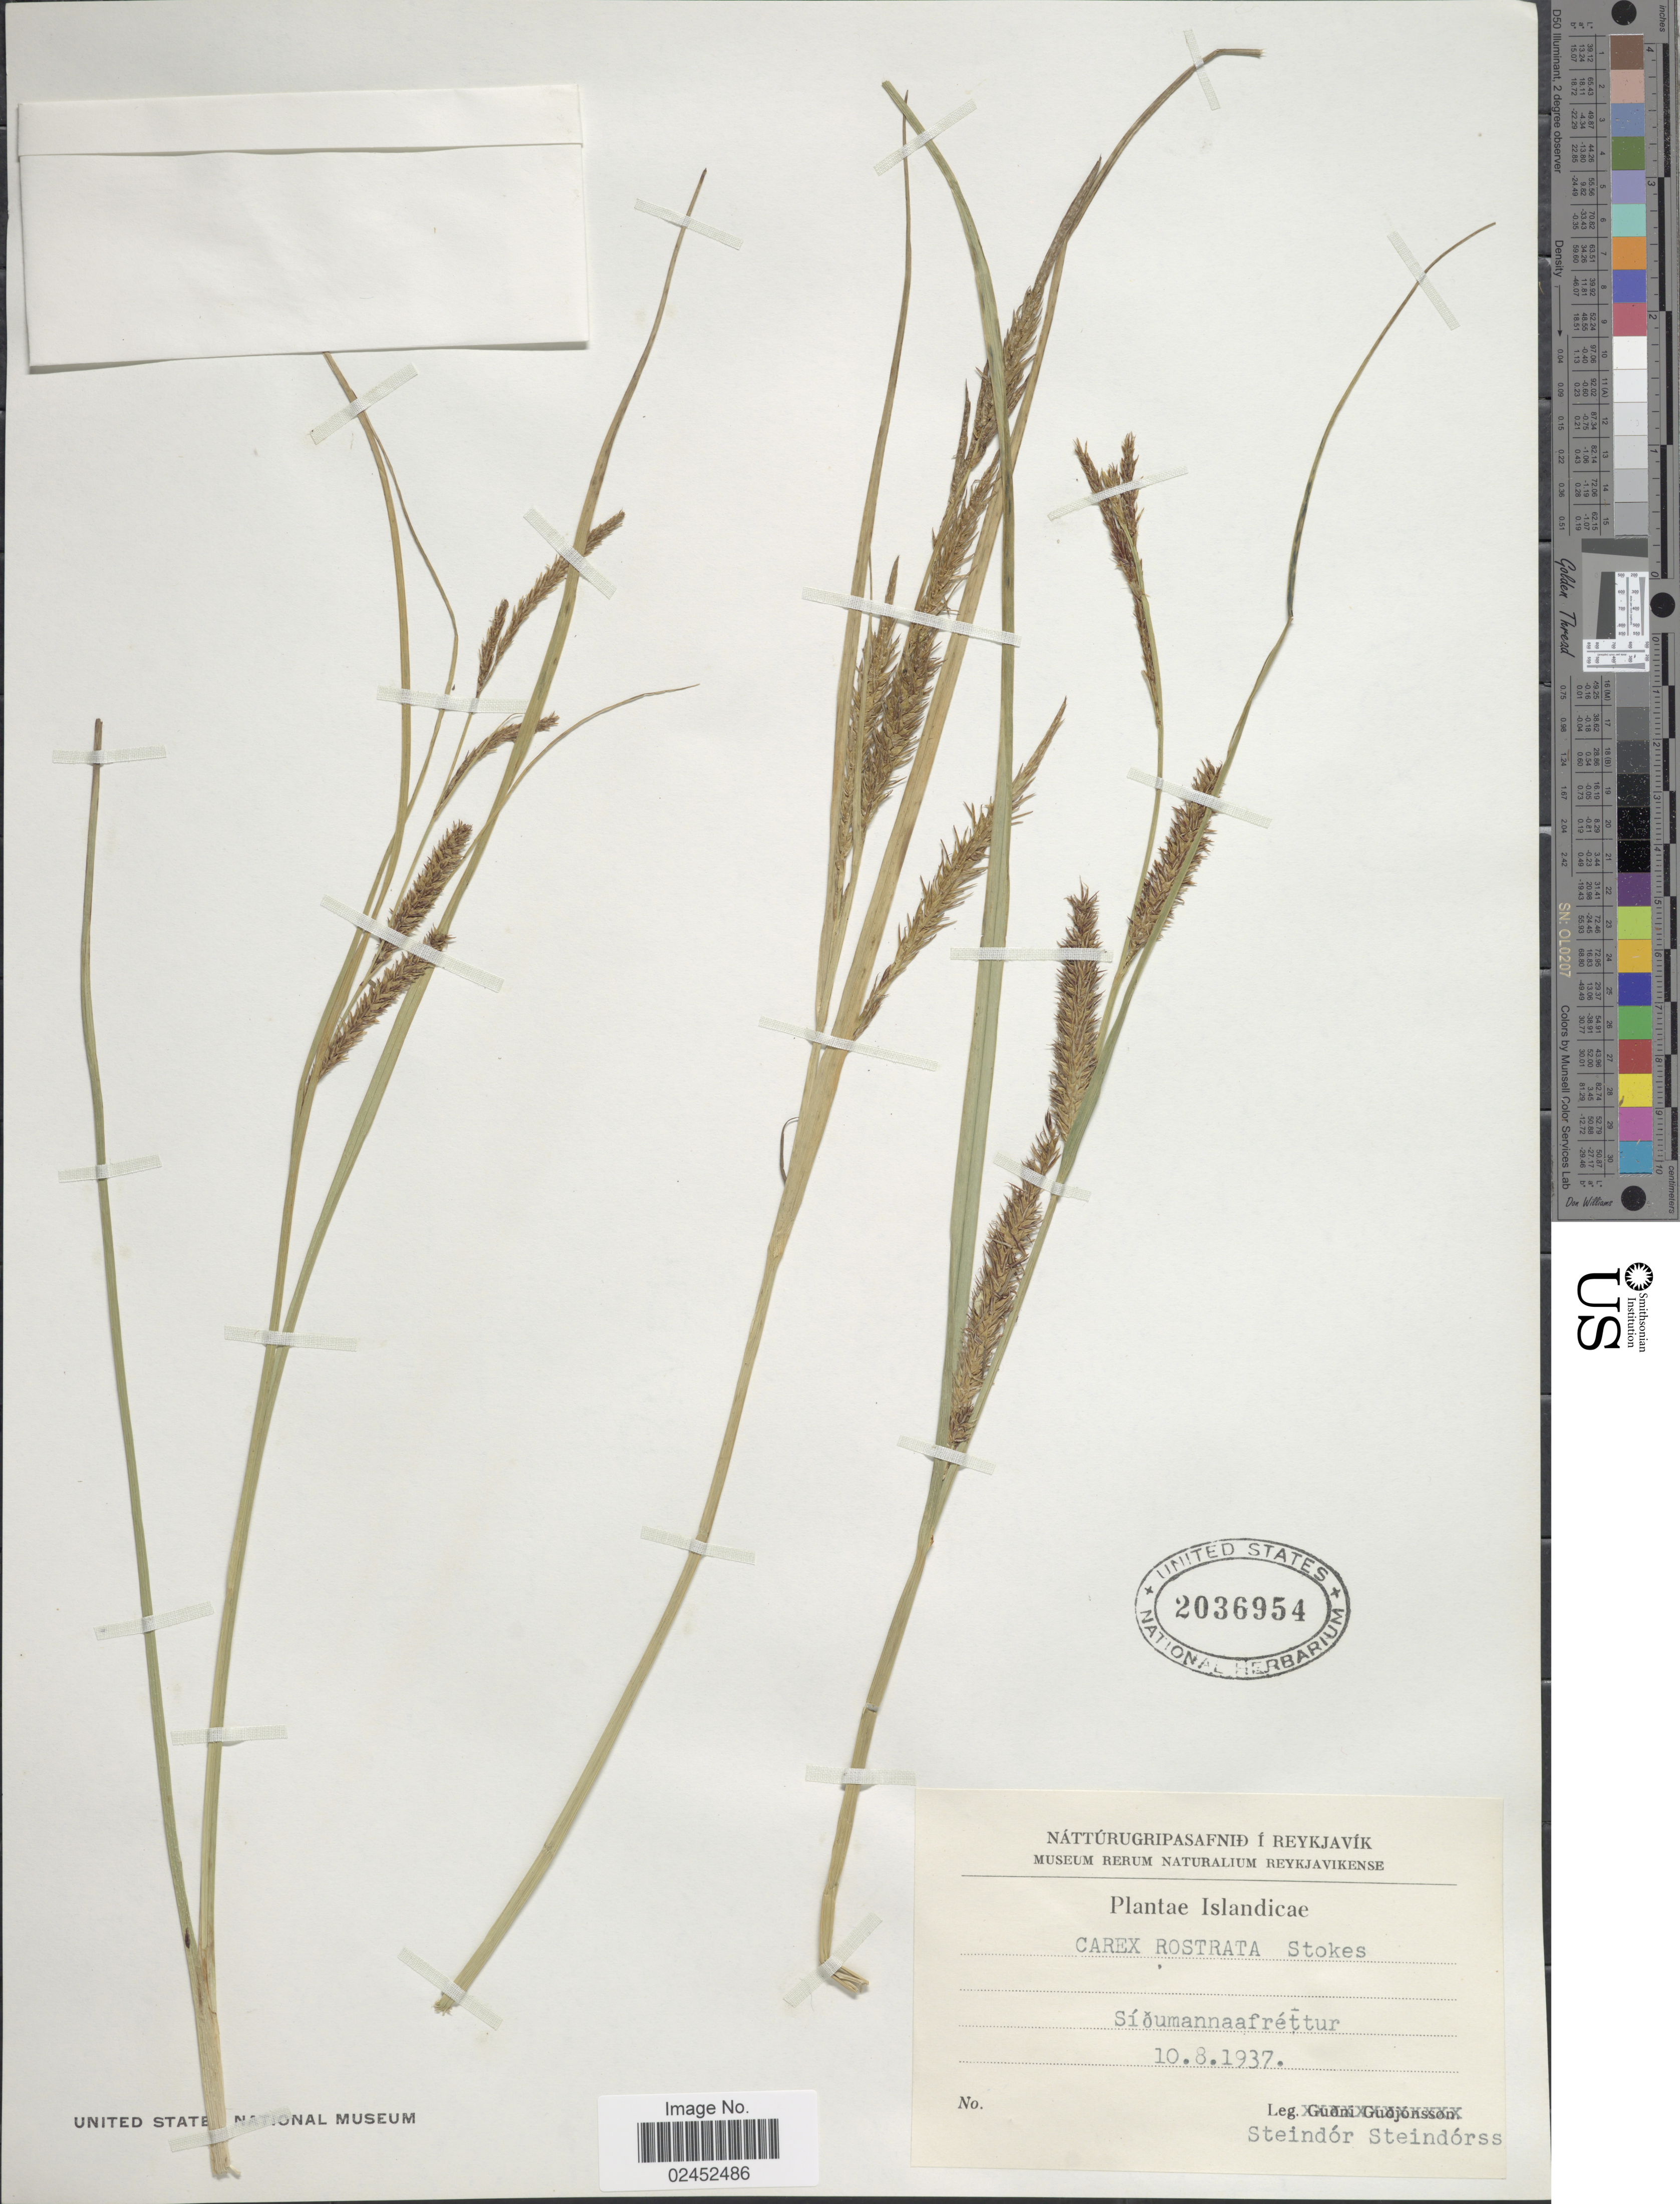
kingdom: Plantae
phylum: Tracheophyta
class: Liliopsida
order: Poales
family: Cyperaceae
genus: Carex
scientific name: Carex rostrata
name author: Stokes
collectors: S. Steindórsson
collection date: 1937-08-10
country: Iceland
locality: Sioumannaafrettur. Islandicae.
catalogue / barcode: US 2036954